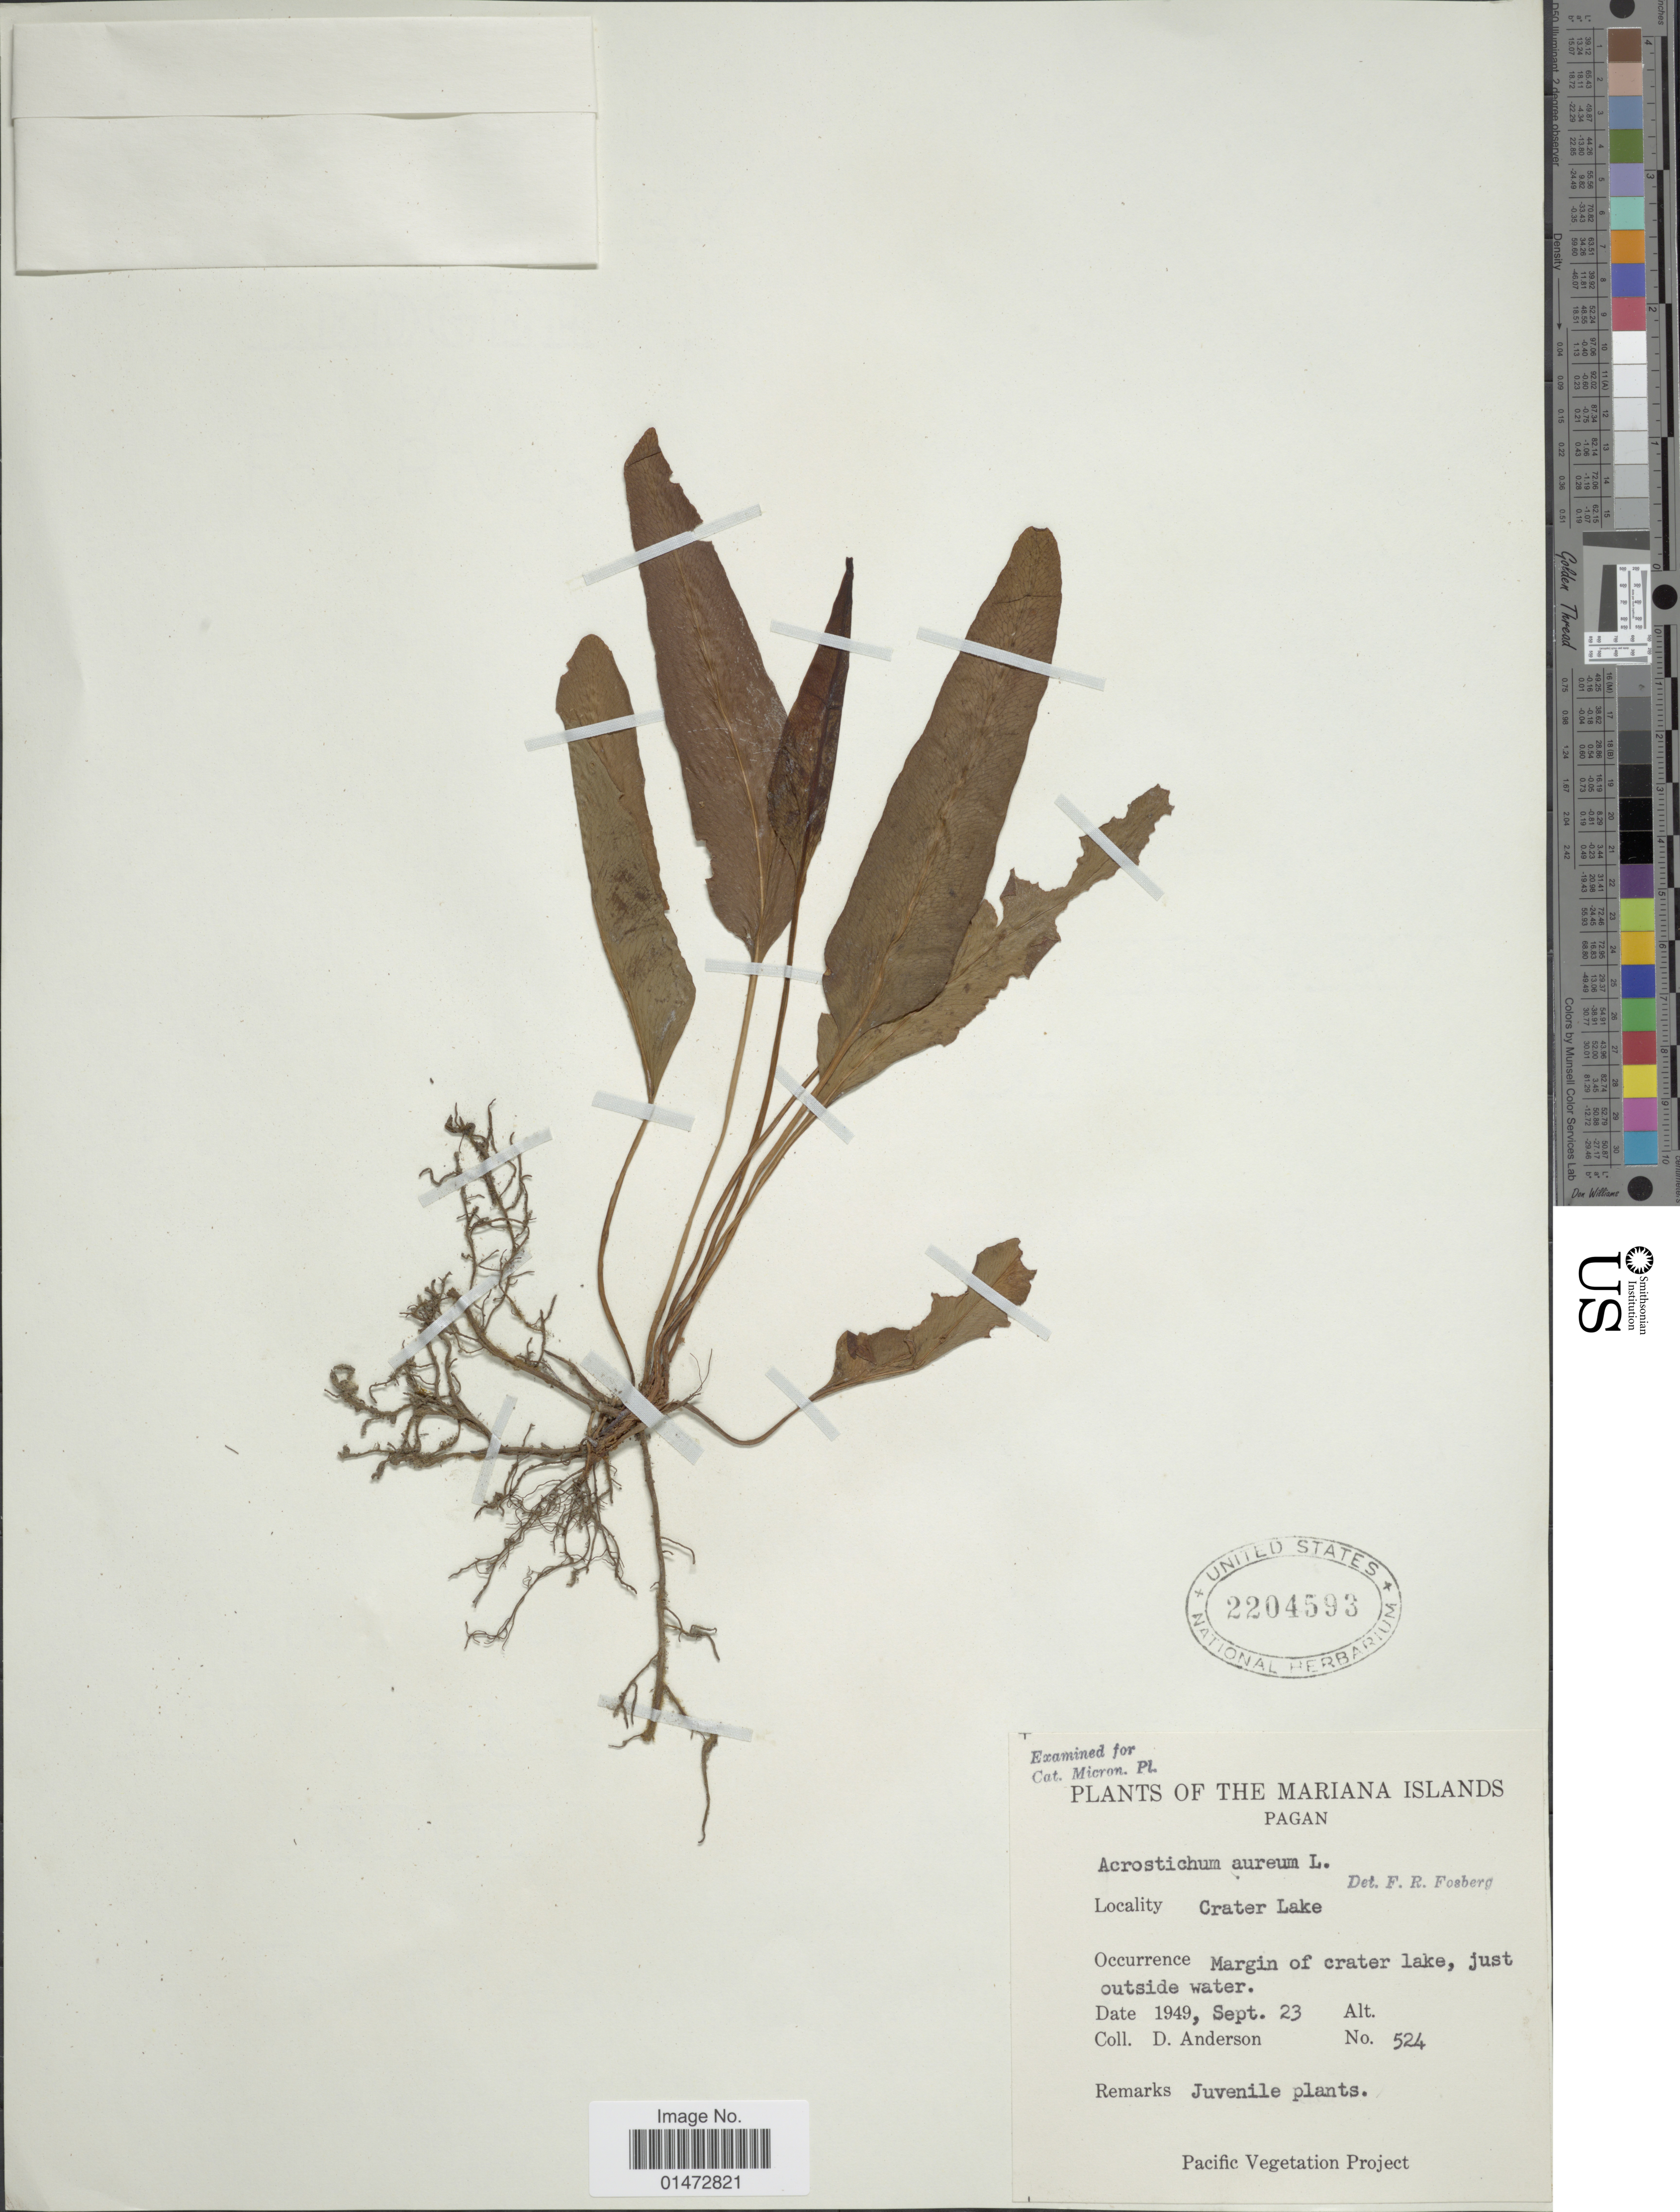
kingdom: Plantae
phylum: Tracheophyta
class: Polypodiopsida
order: Polypodiales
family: Pteridaceae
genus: Acrostichum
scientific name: Acrostichum aureum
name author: L.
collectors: D. Anderson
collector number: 524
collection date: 1949-09-23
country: Northern Mariana Islands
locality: Mariana Islands. Pagan. Crater Lake.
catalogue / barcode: US 2204593